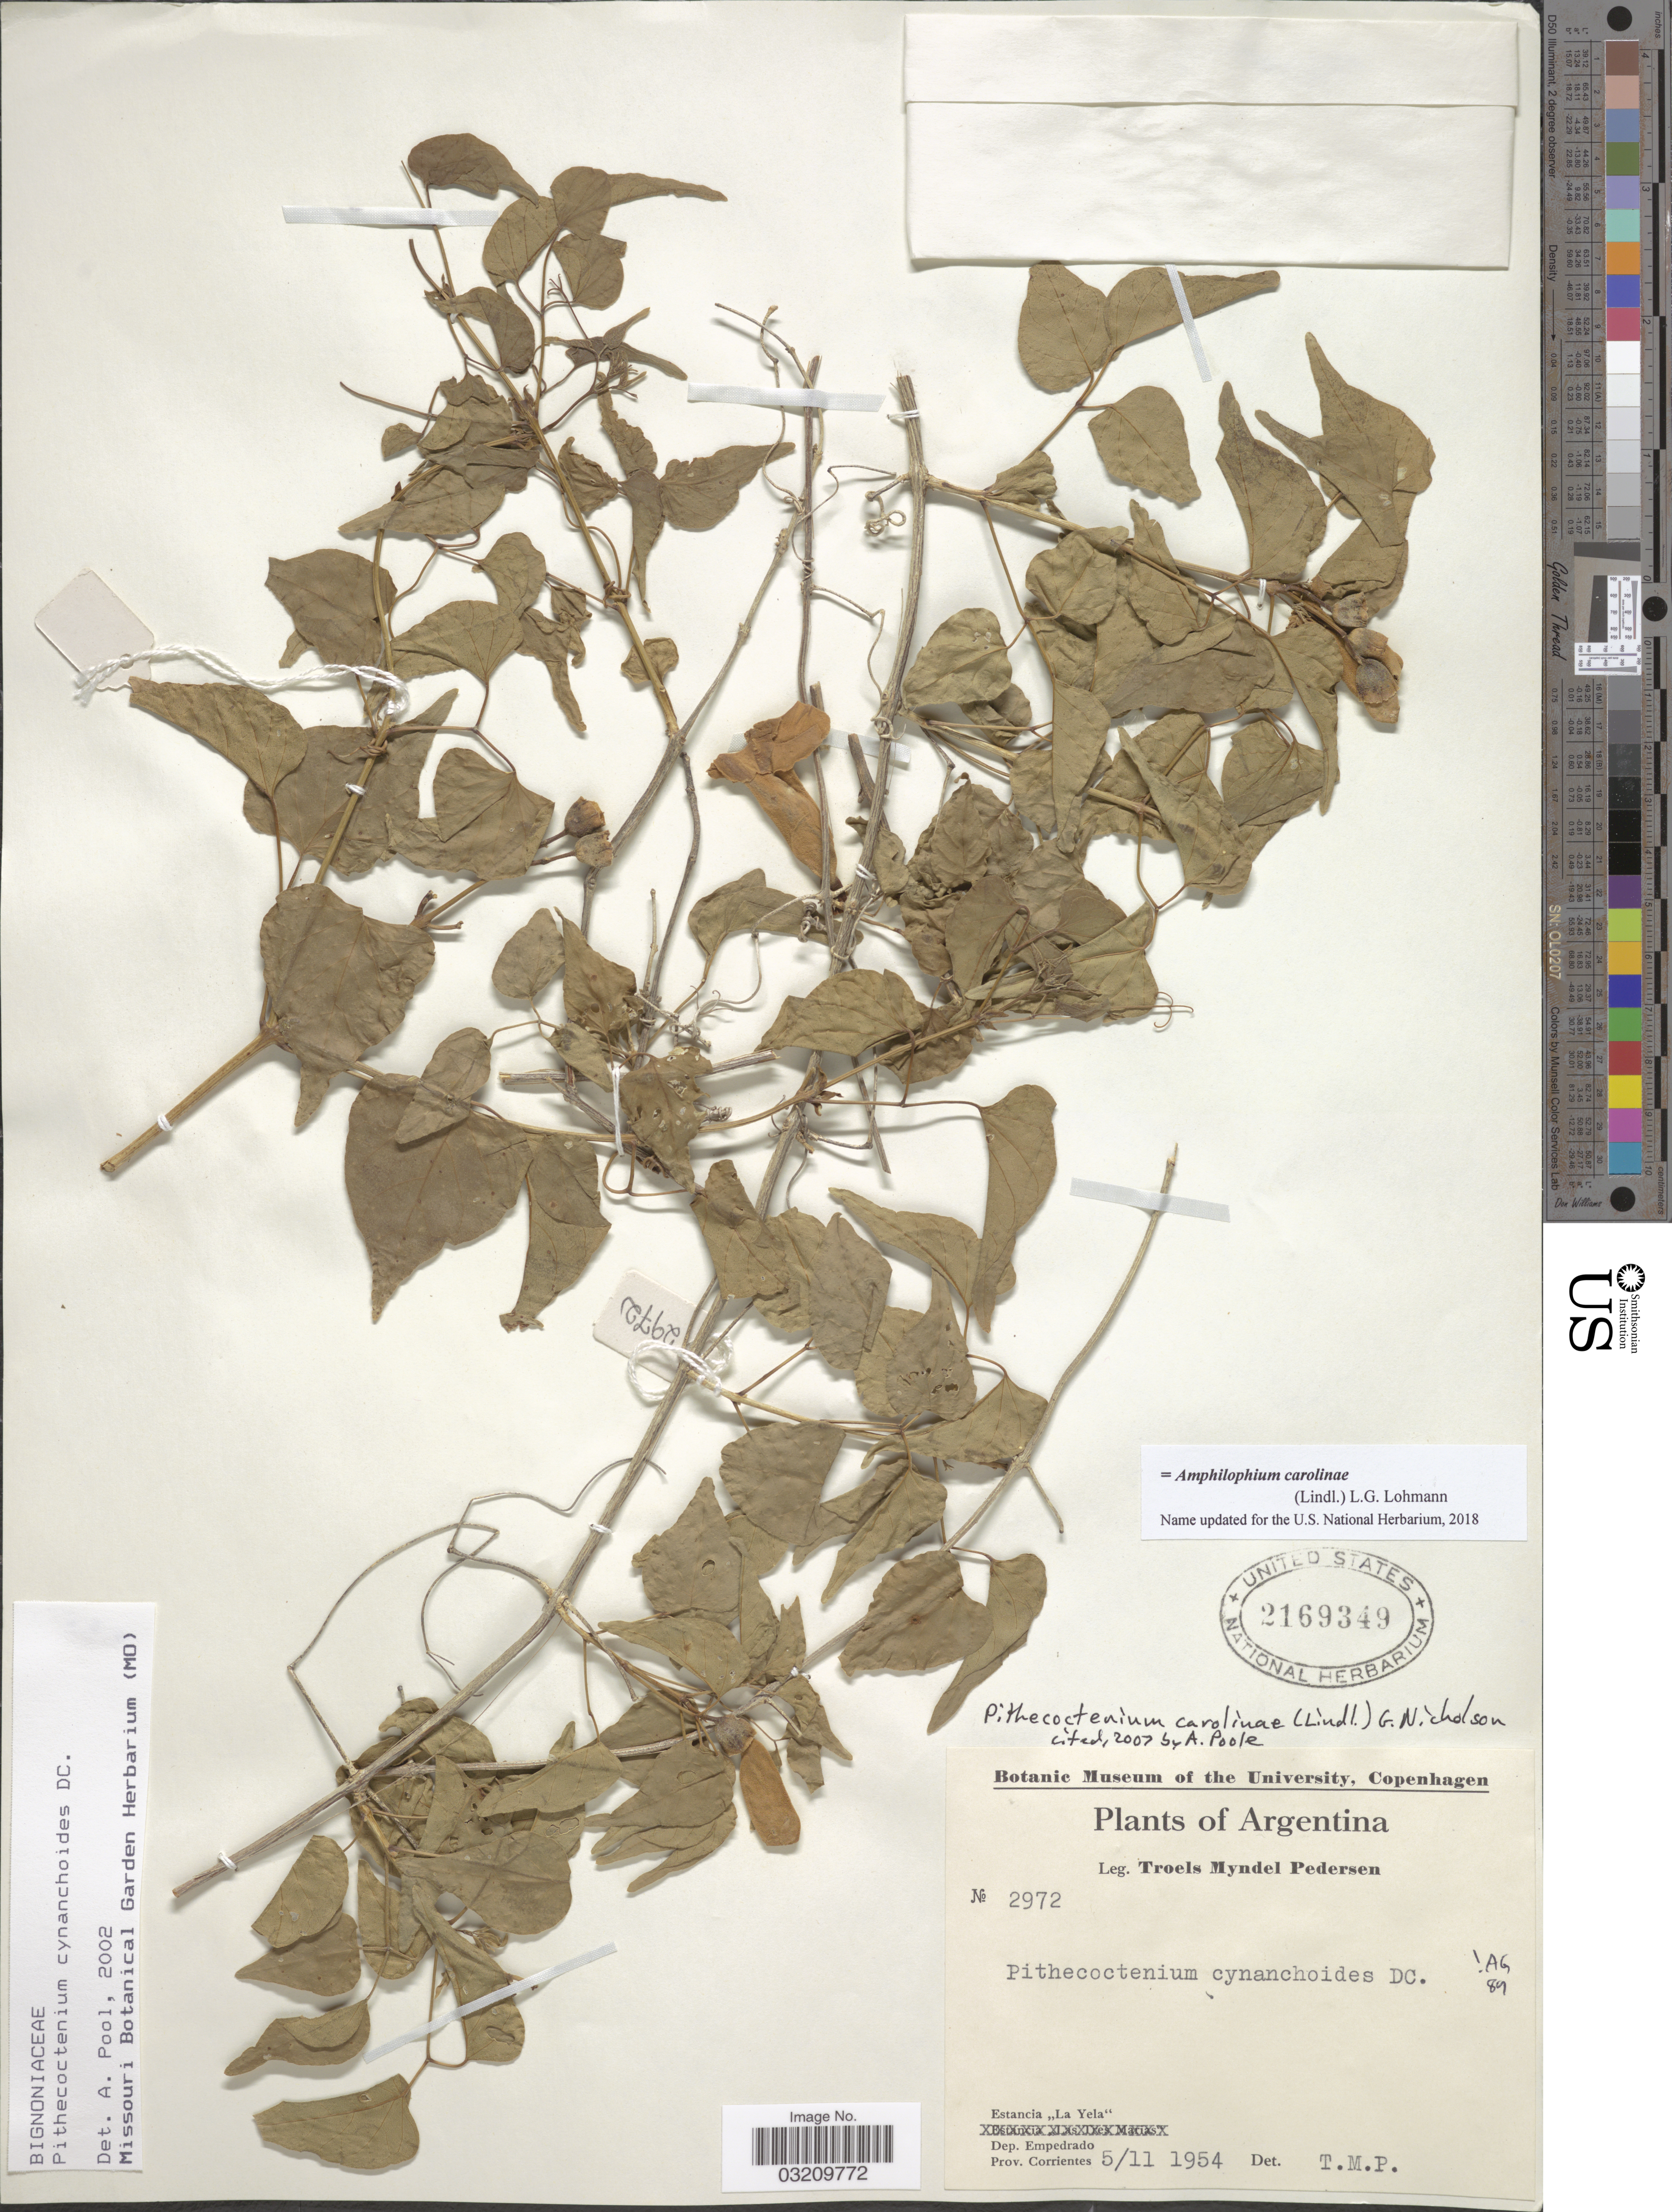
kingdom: Plantae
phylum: Tracheophyta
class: Magnoliopsida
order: Lamiales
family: Bignoniaceae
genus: Amphilophium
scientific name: Amphilophium carolinae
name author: (Lindl.) L.G. Lohmann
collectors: T. Pederson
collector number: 2972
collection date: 1954-11-05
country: Argentina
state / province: Corrientes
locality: Estancia "La Yela". Dep. Empedrado.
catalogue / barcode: US 2169349